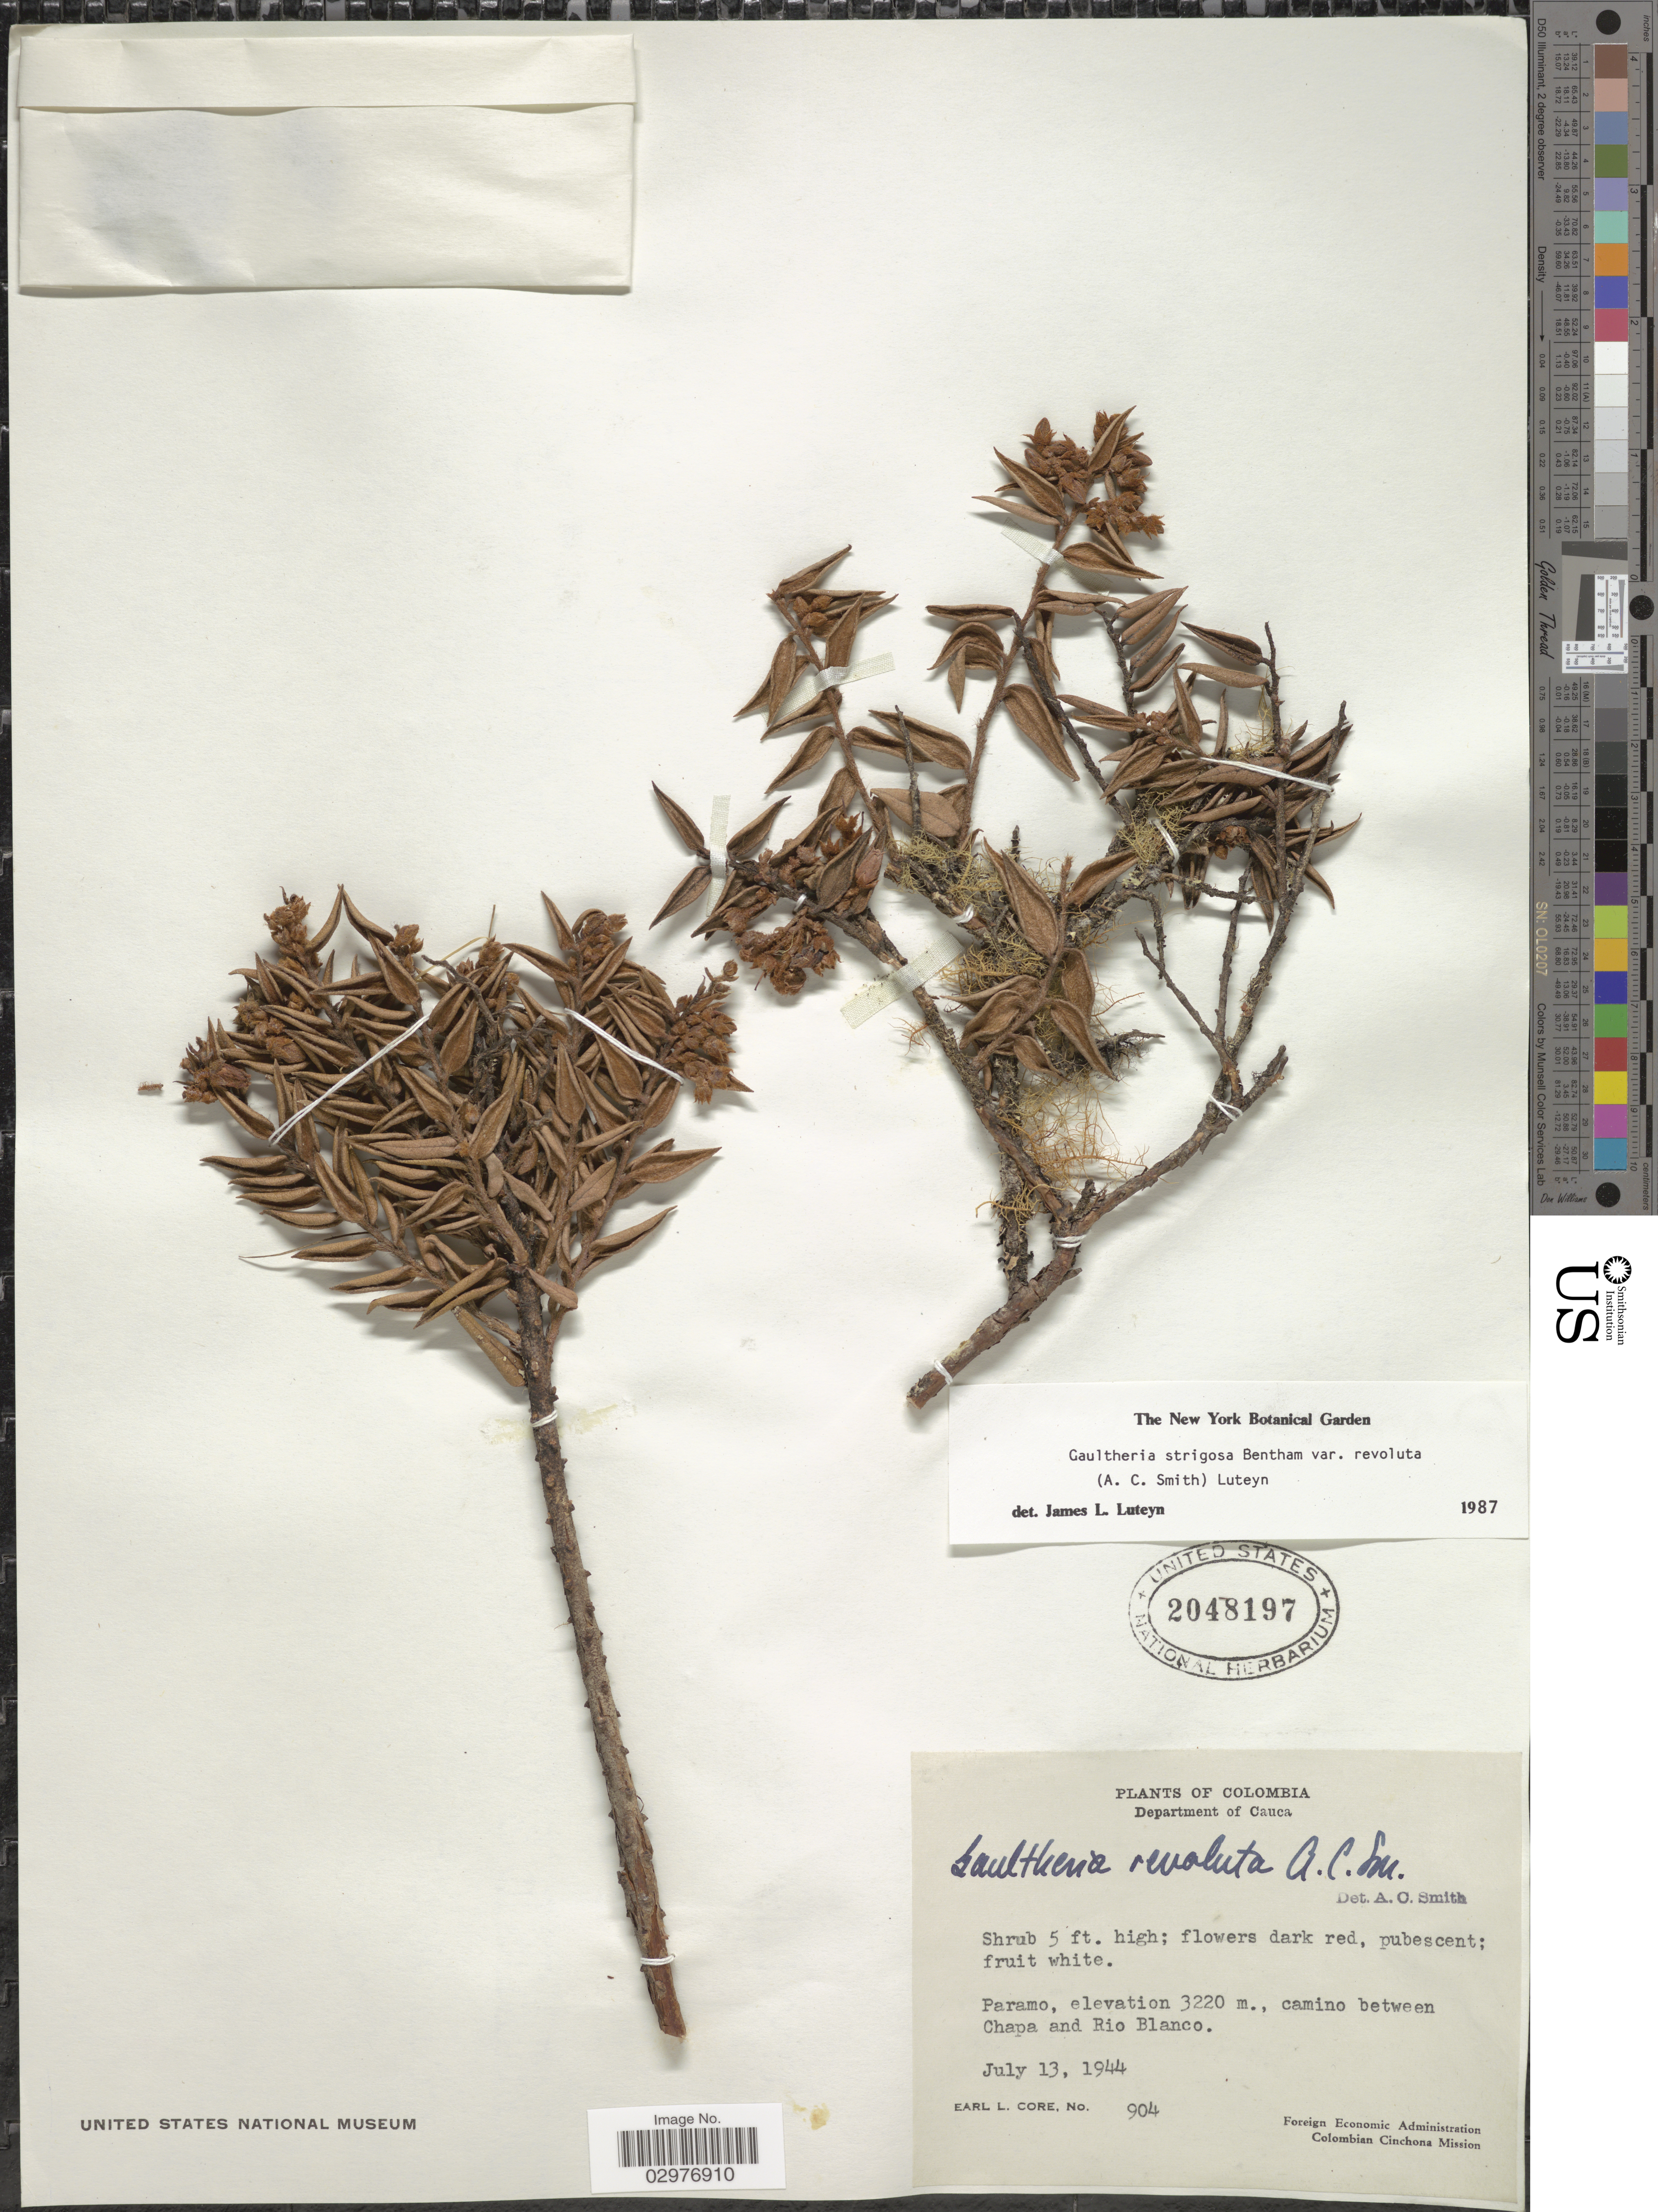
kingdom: Plantae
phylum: Tracheophyta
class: Magnoliopsida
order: Ericales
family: Ericaceae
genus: Gaultheria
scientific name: Gaultheria strigosa var. revoluta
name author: (A.C. Sm.) Luteyn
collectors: E. Core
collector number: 904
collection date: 1944-07-13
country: Colombia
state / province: Cauca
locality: Department of Cauca. Paramo, camino between Chapa and Rio Blanco.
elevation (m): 3220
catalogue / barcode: US 2048197